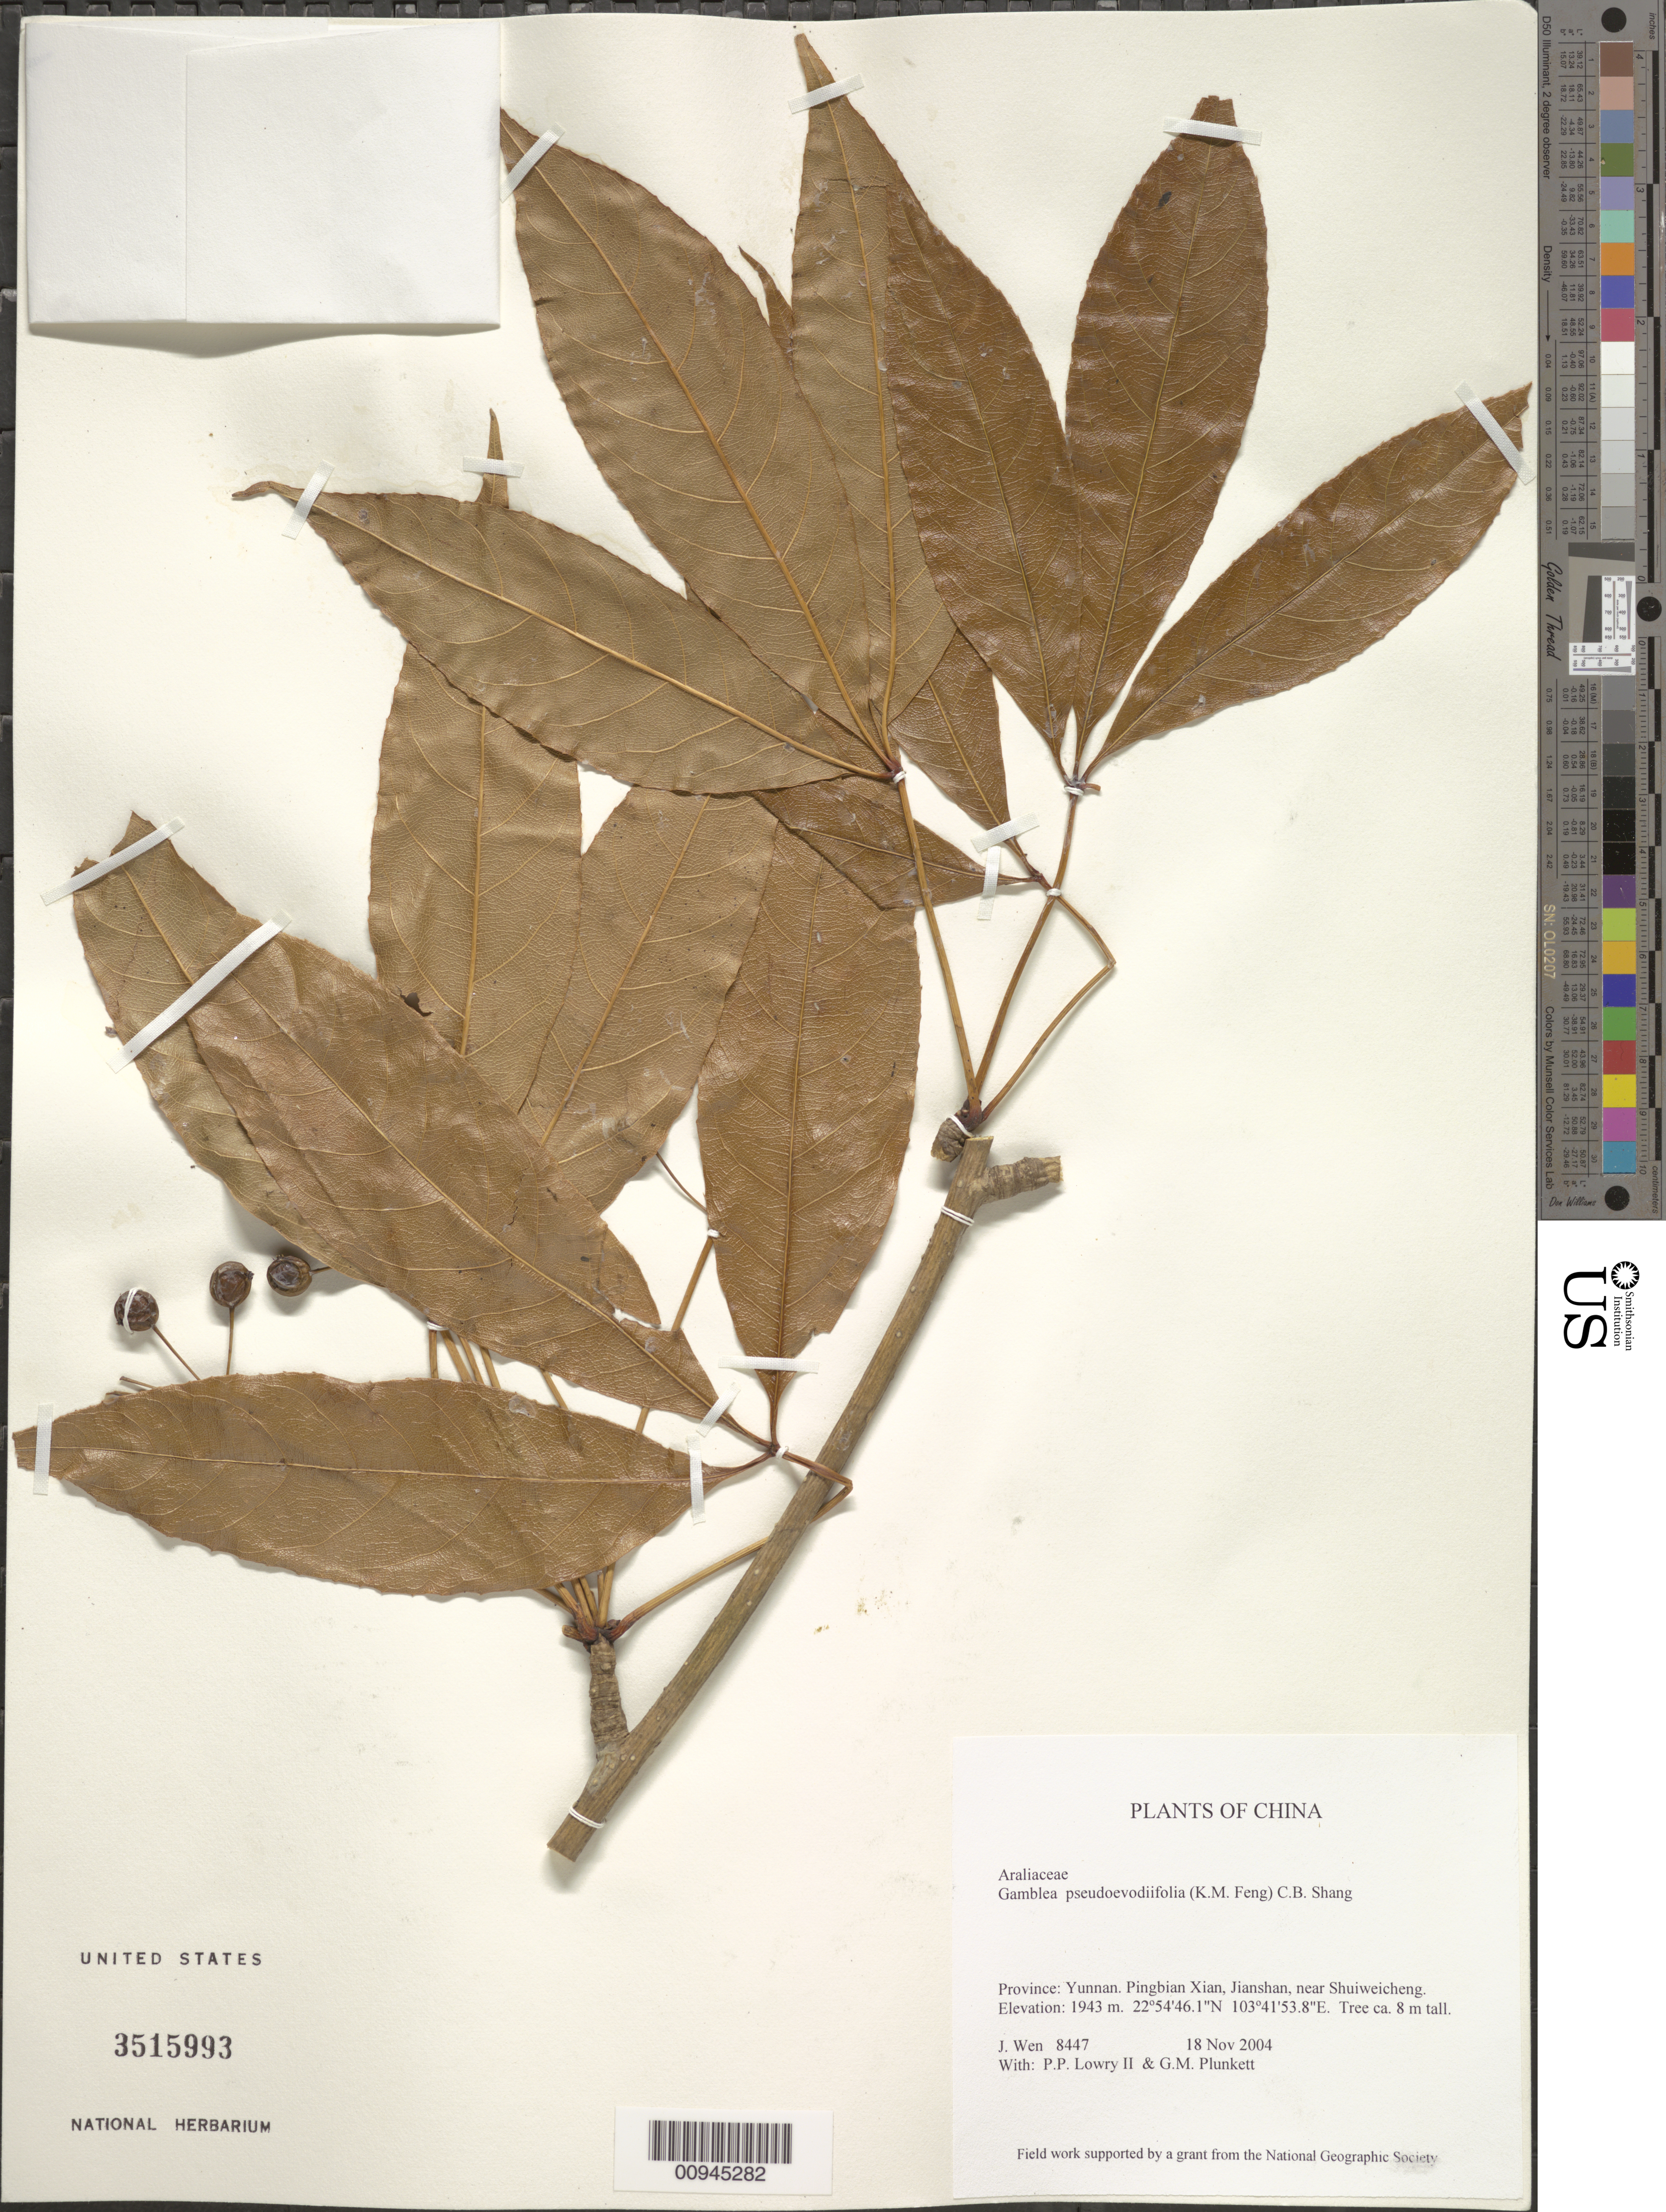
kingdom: Plantae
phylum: Tracheophyta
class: Magnoliopsida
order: Apiales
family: Araliaceae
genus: Gamblea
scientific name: Gamblea pseudoevodiifolia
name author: (K.M. Feng) C.B. Shang et al.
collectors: J. Wen, P. P. Lowry & G. M. Plunkett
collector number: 8447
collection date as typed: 18 Nov 2004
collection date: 2004-11-18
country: China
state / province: Yunnan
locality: Pingbian Xian, Jianshan, near Shuiweicheng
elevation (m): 1943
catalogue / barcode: US 3515993